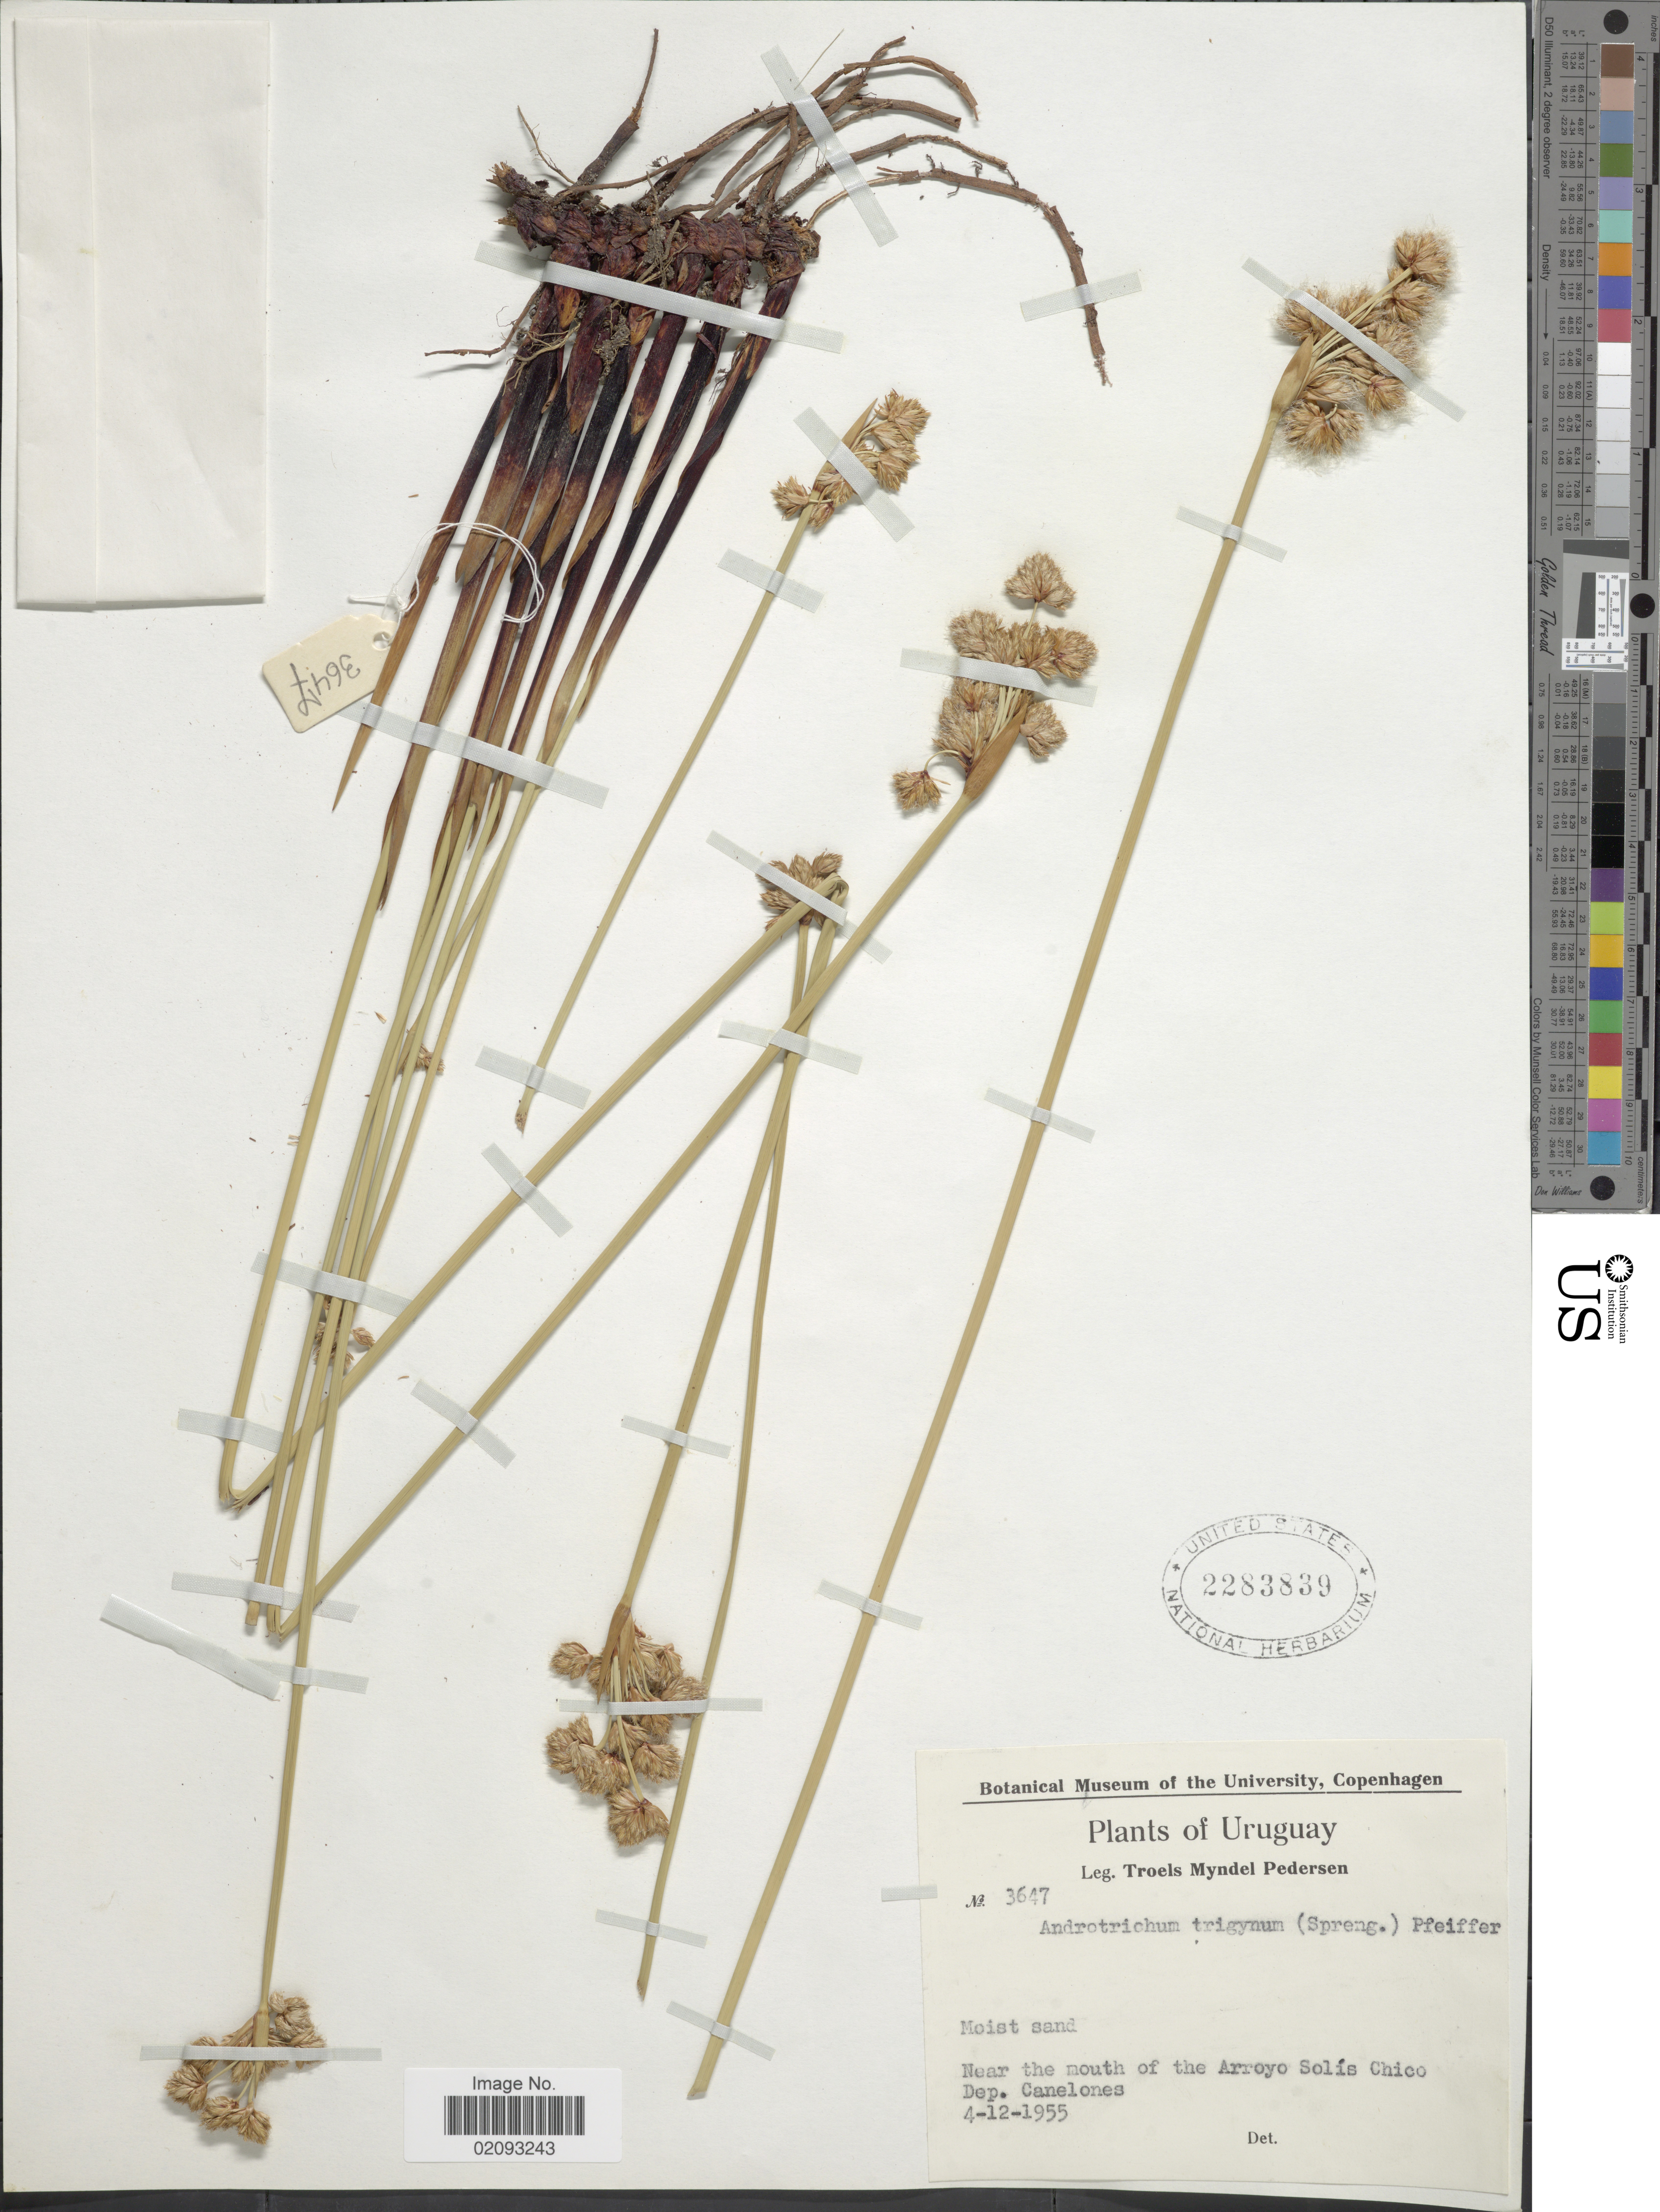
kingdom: Plantae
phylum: Tracheophyta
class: Liliopsida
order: Poales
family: Cyperaceae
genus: Cyperus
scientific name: Cyperus trigynus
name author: Spreng.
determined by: Strong, Mark T., (BOT), Smithsonian Institution - National Museum of Natural History (UNITED STATES)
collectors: T. Pederson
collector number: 3647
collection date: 1955-12-04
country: Uruguay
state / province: Canelones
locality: Near the mouth of the Arroyo Solís Chico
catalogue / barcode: US 2283839